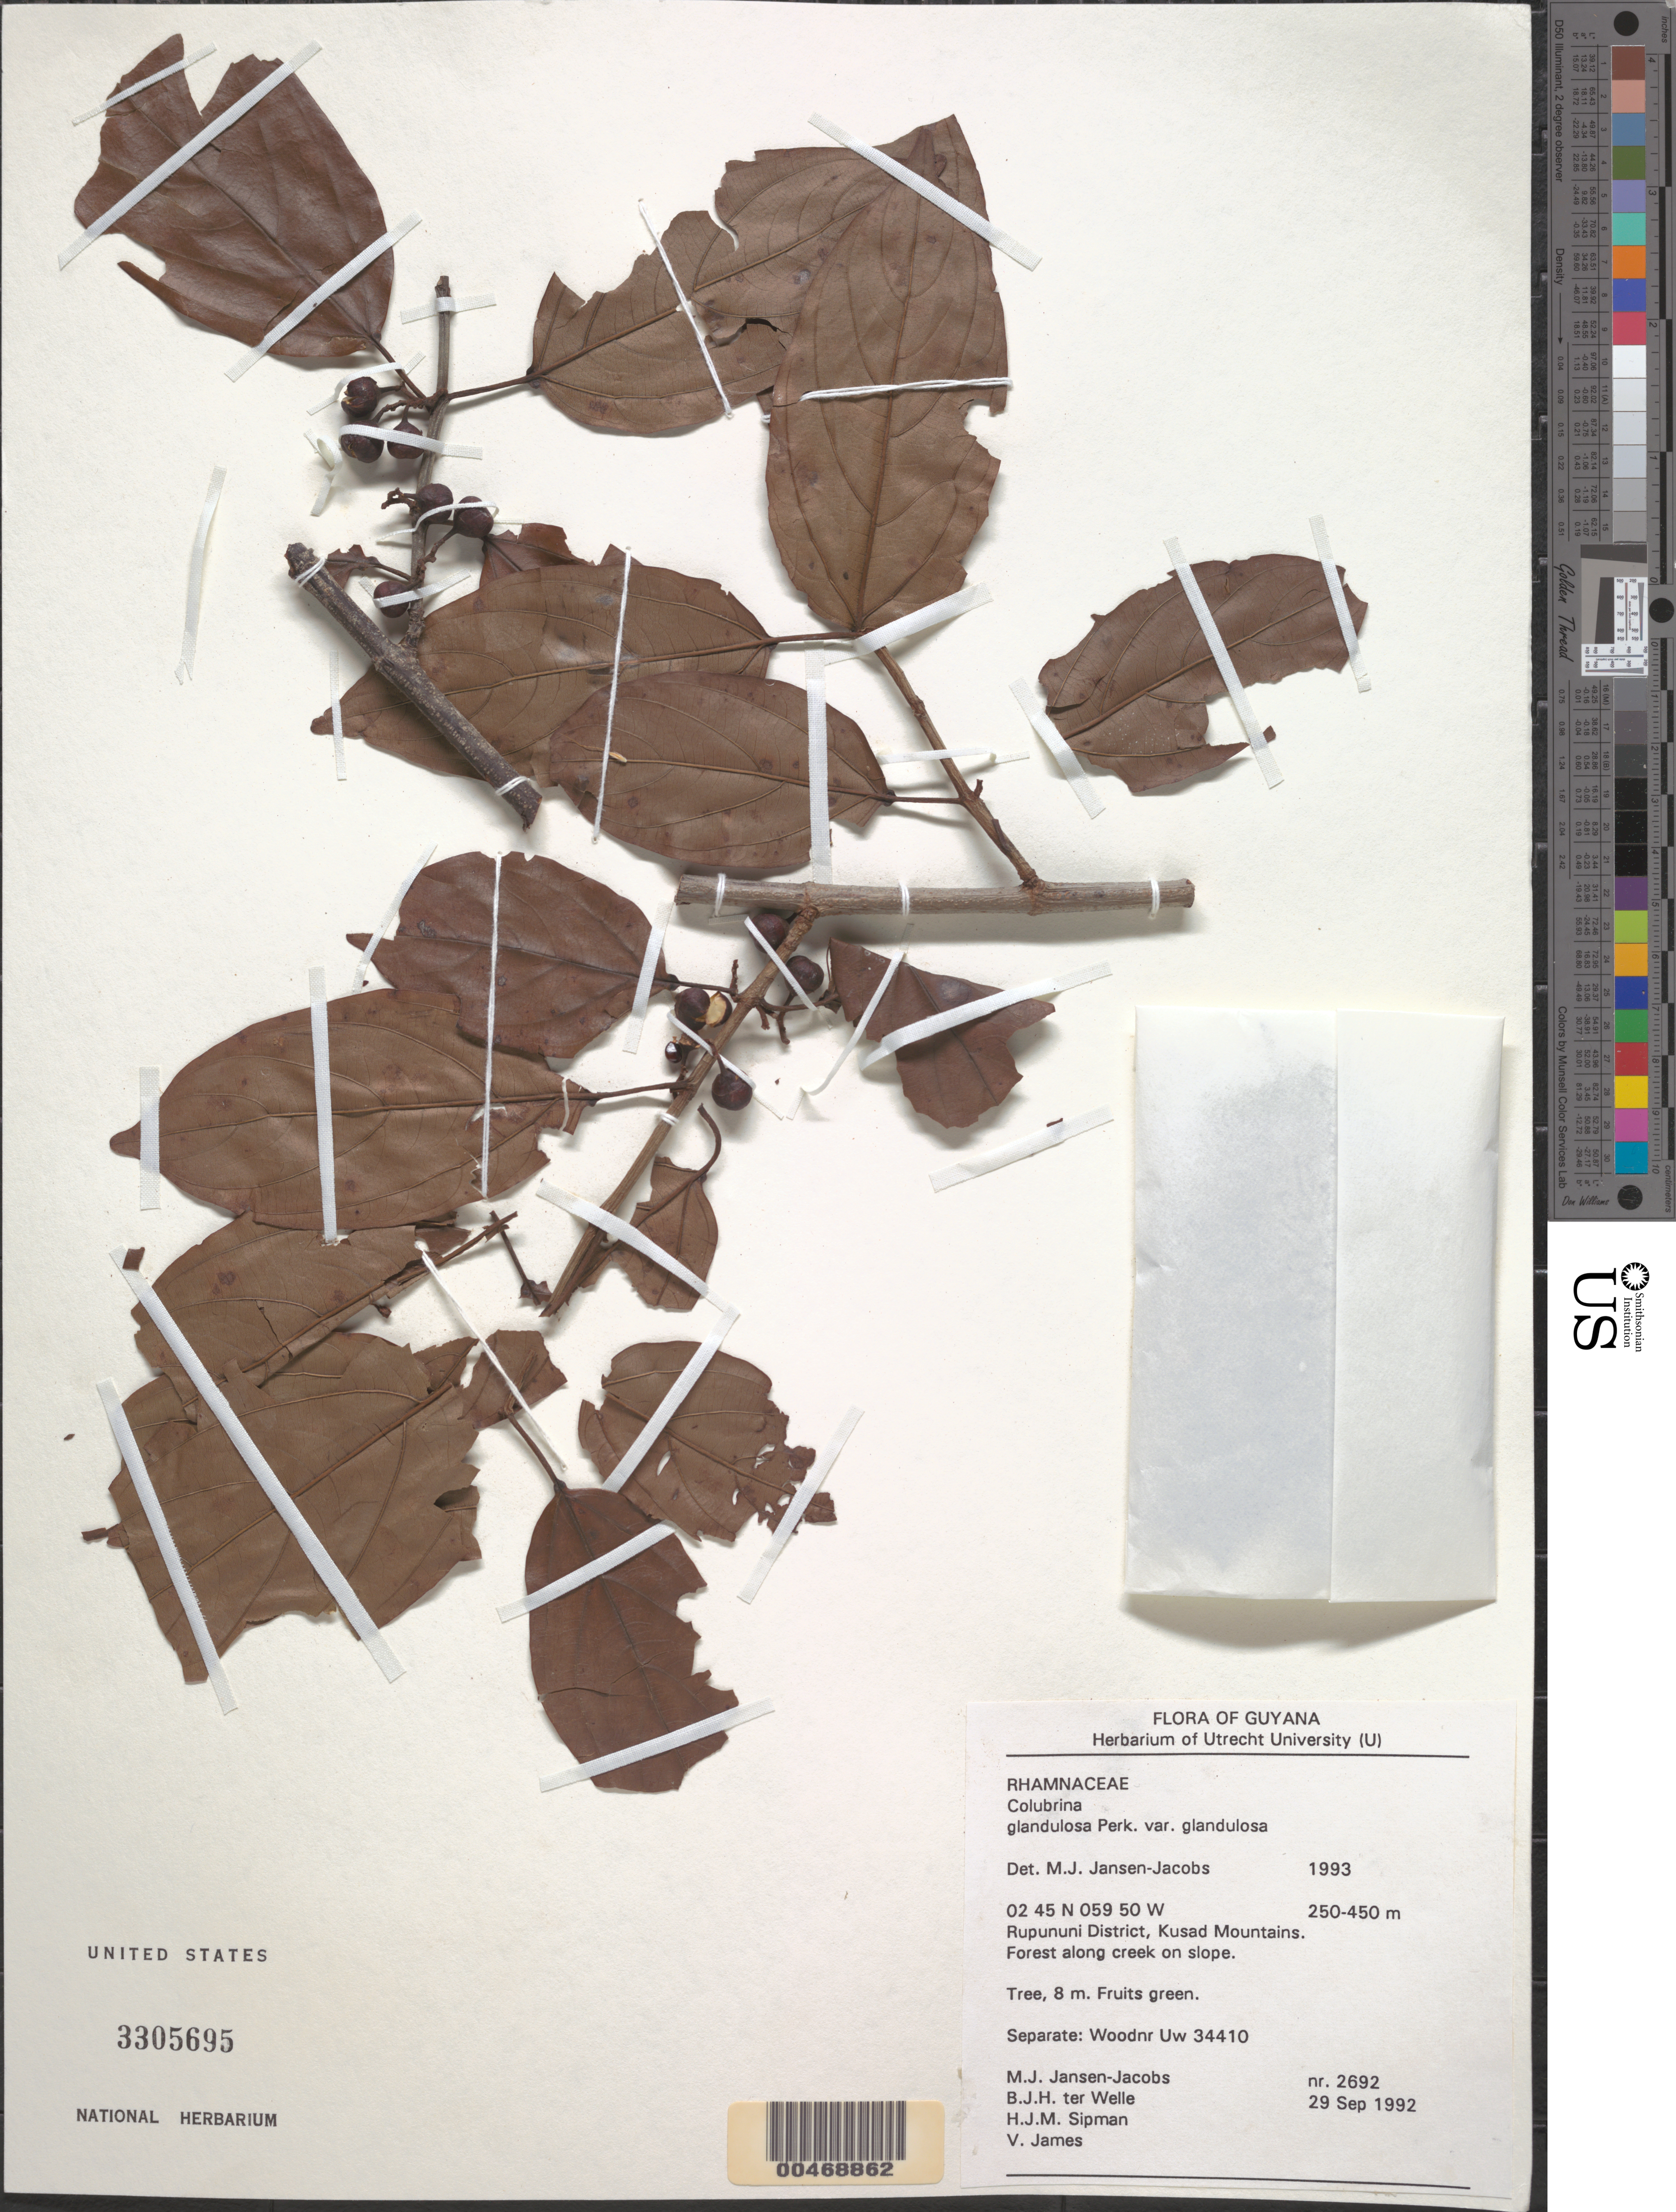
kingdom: Plantae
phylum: Tracheophyta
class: Magnoliopsida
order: Rosales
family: Rhamnaceae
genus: Colubrina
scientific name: Colubrina glandulosa var. glandulosa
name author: Perkins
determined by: Jansen-Jacobs, M. J., (U), Nationaal Herbarium Nederland, Utrecht University branch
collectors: M. J. Jansen-Jacobs, B. Welle, H. J. M. Sipman & V. James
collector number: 2692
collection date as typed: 29-Sep-92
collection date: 1992-09-29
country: Guyana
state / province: U. Takutu-U. Essequibo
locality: Kusad Mountains, Rupununi District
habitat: Forest along creek on slope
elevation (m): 250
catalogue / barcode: US 3305695